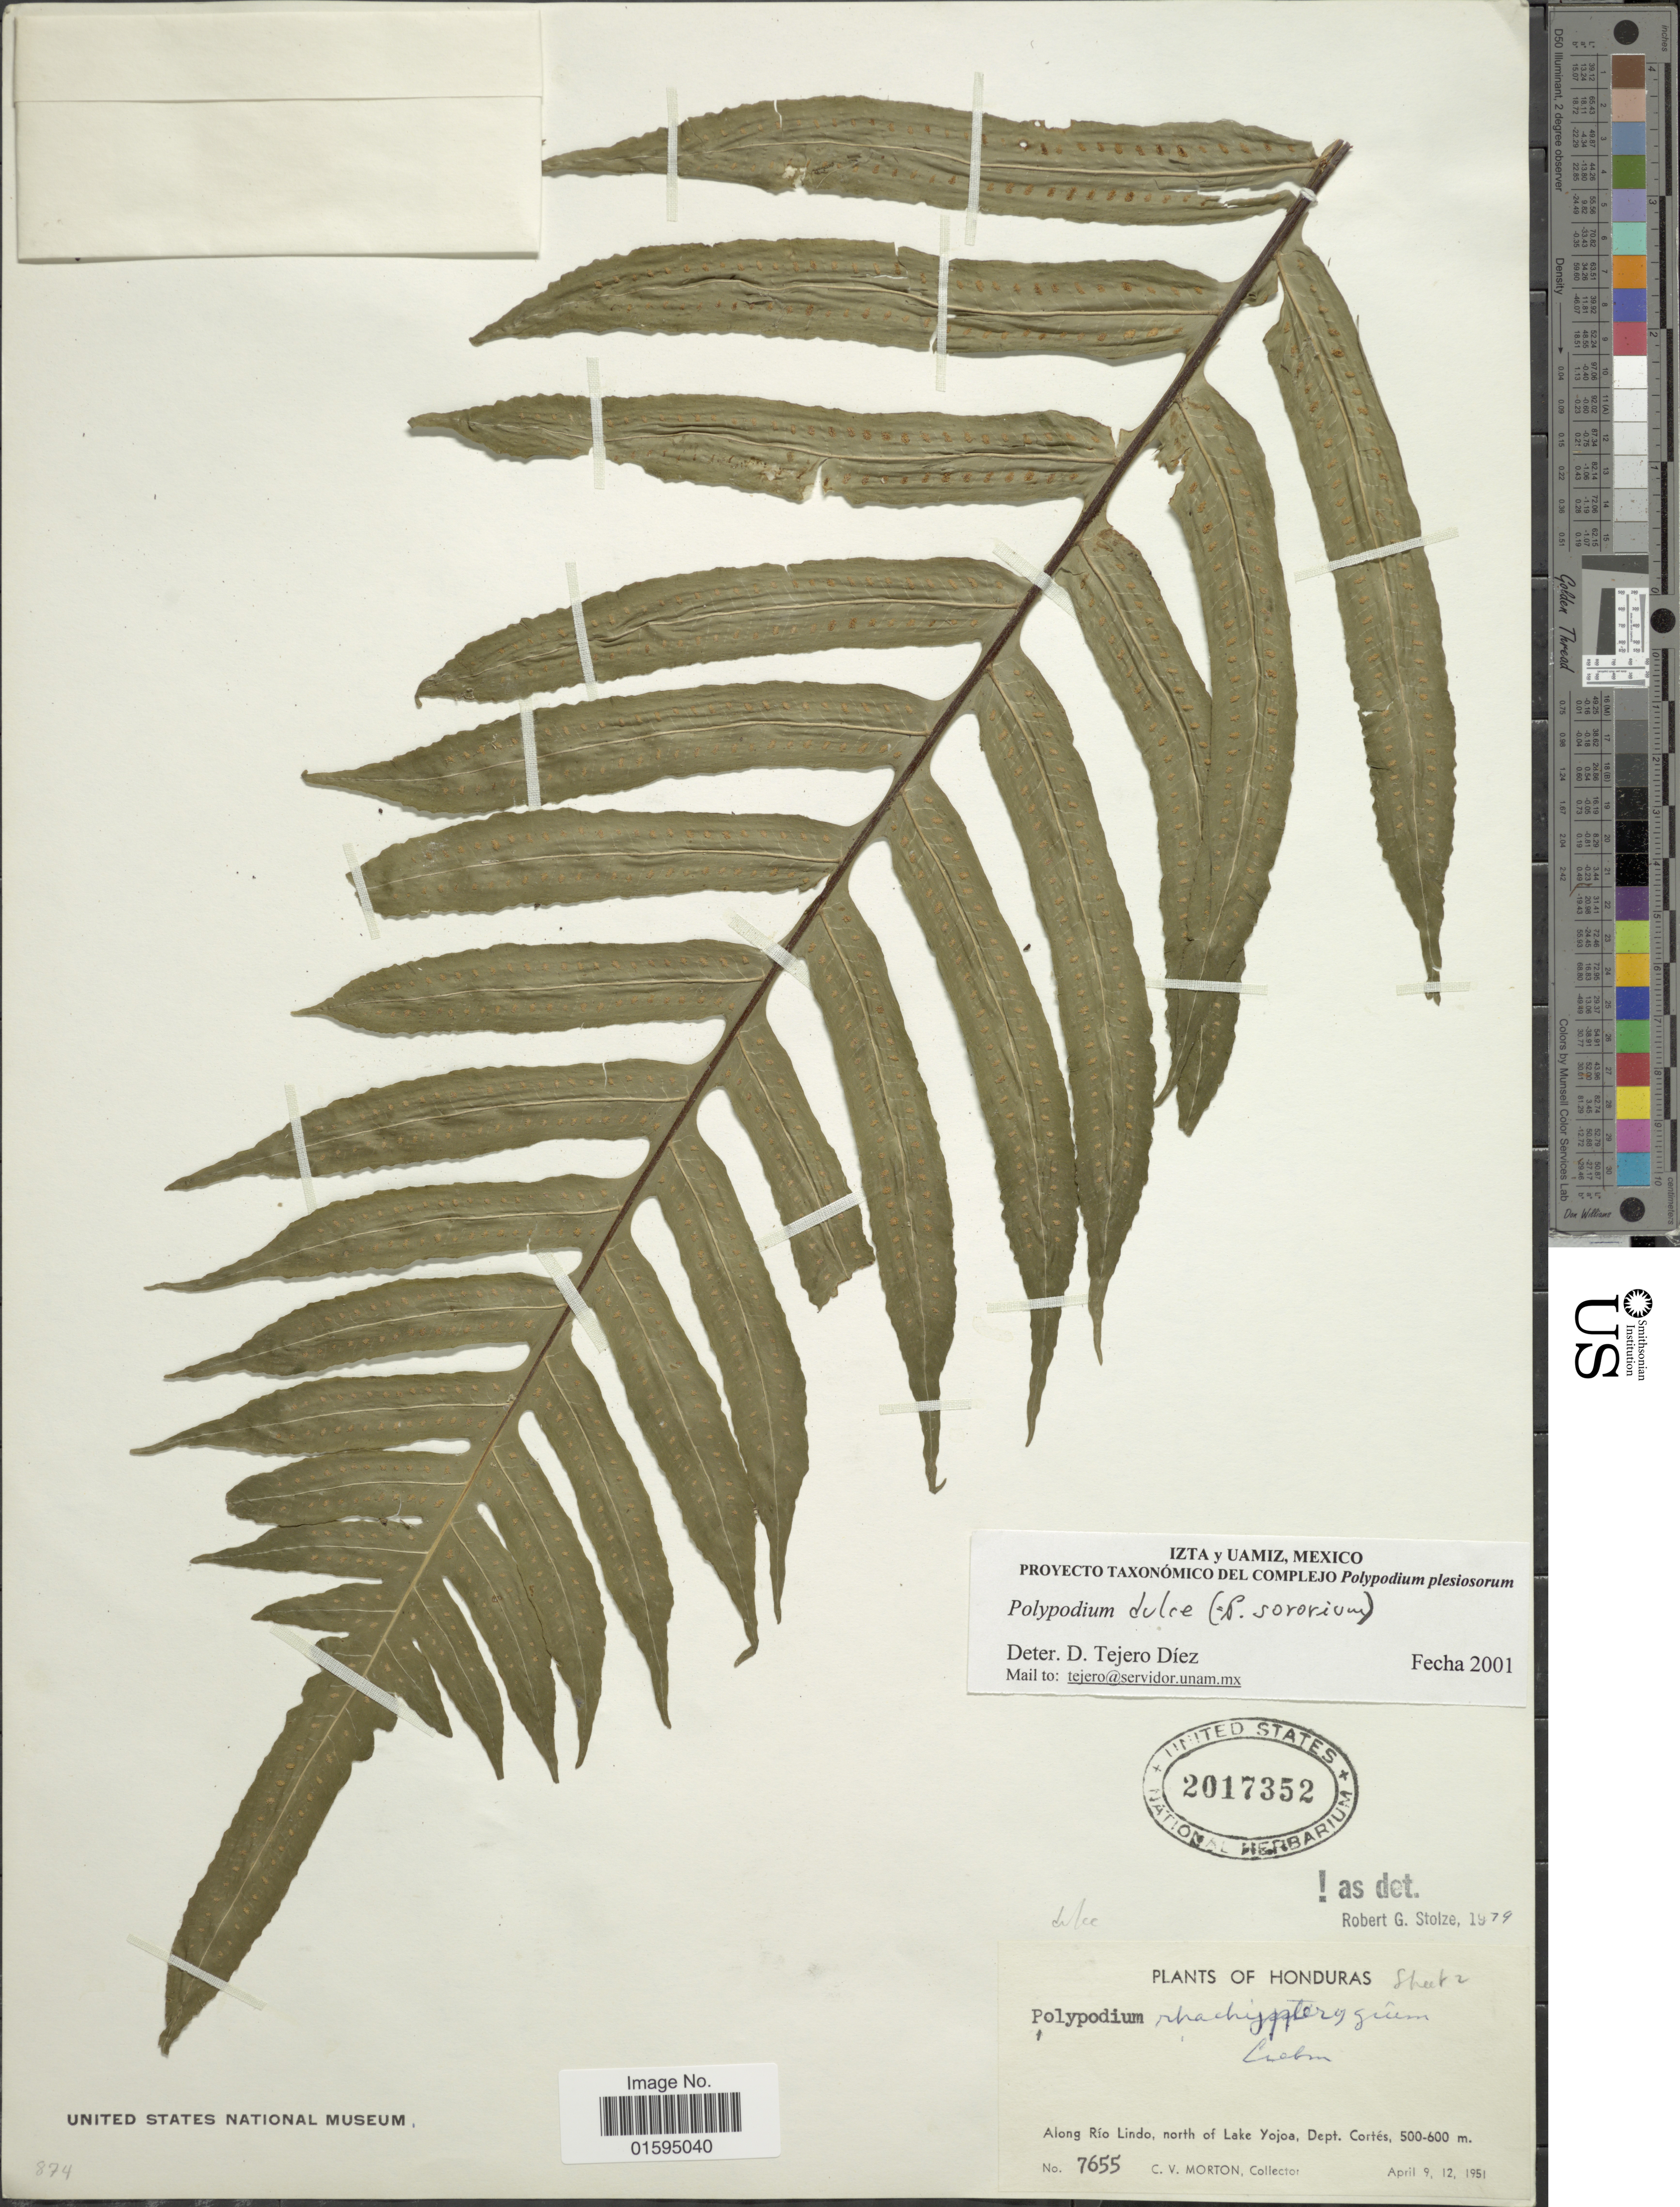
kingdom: Plantae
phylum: Tracheophyta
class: Polypodiopsida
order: Polypodiales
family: Polypodiaceae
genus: Polypodium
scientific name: Polypodium dulce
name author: Poir.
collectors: C. V. Morton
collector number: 7655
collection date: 1951-04-09/1951-04-12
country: Honduras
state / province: Cortés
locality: Along Rio Lindo, north of Lake Yojoa, Dept Cortes.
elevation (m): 500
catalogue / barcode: US 2017352